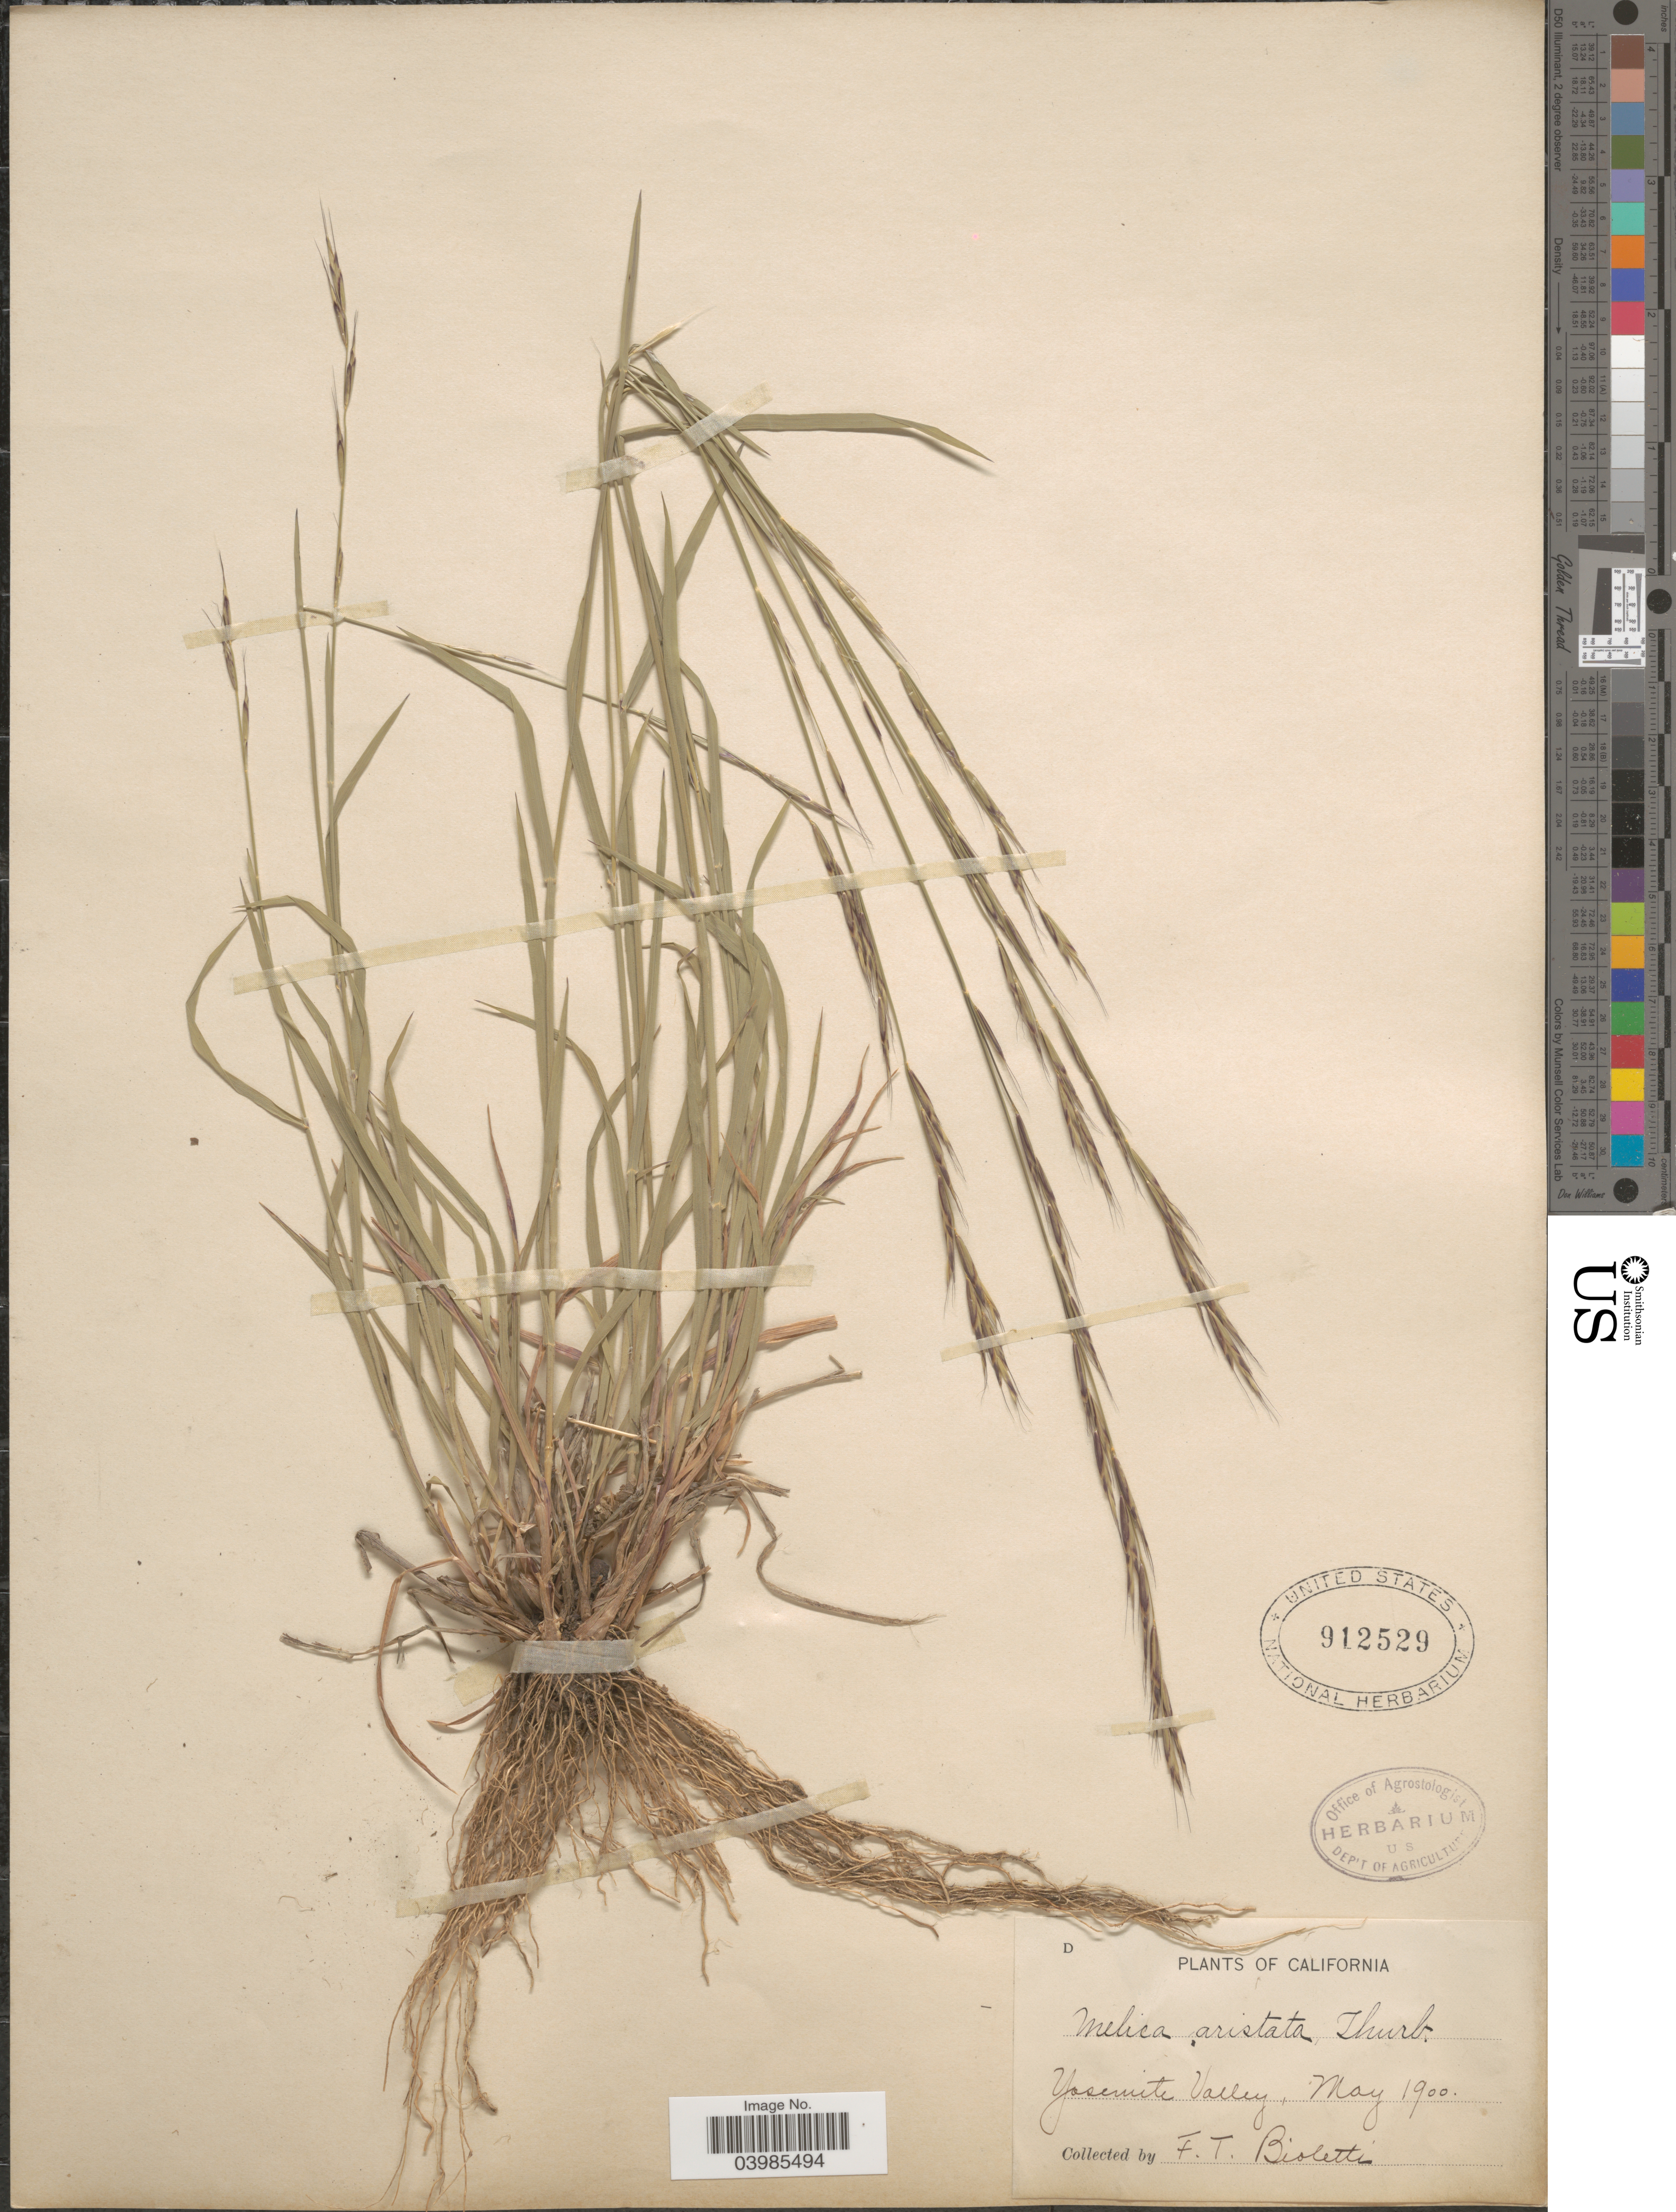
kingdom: Plantae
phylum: Tracheophyta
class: Liliopsida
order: Poales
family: Poaceae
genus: Melica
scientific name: Melica aristata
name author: Thurb. ex Bol.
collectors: F. T. Bioletti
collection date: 1900-05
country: United States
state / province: California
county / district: Mariposa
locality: Yosemite Valley.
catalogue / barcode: US 912529